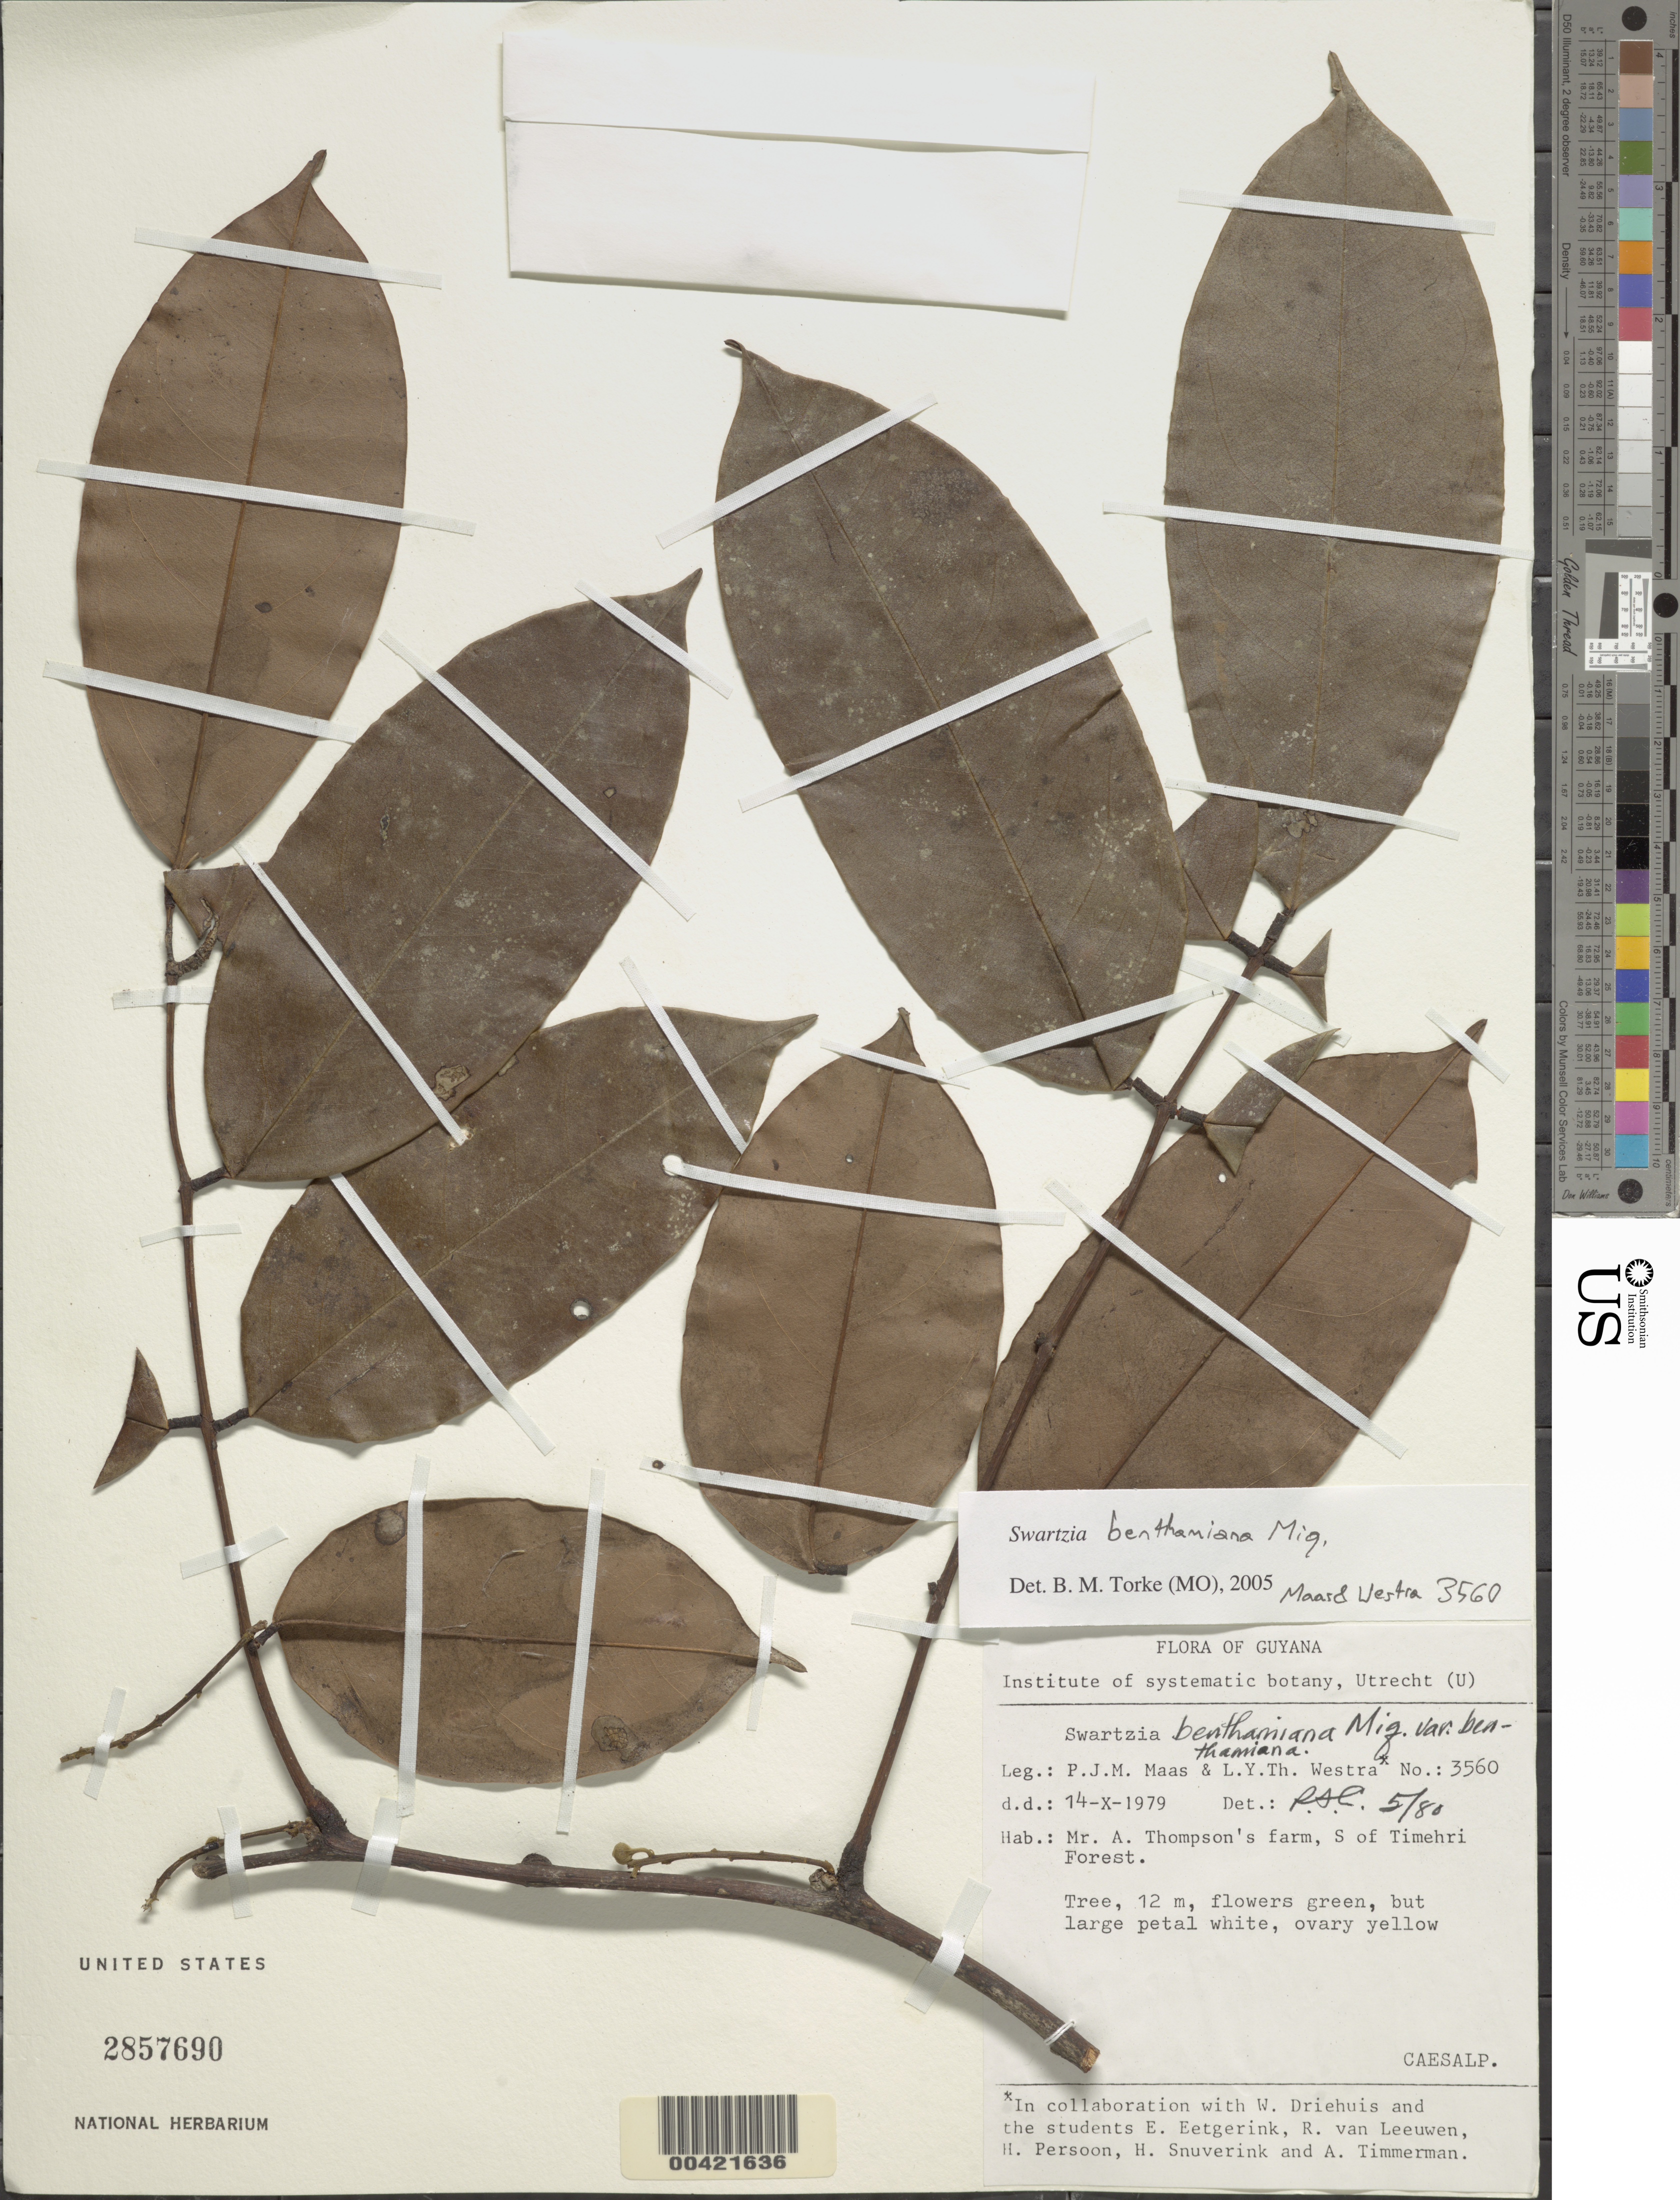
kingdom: Plantae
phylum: Tracheophyta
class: Magnoliopsida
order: Fabales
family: Fabaceae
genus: Swartzia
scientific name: Swartzia benthamiana var. benthamiana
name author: Miq.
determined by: Cowan, R. S.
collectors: P. Maas, L. Y. T. Westra, W. Driehuis, E. Eetgerink, R. van Leeuwen, H. Persoon, J. H. Snuverink, A. Timmerman & A. Timmerman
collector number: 3560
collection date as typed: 14 Oct 1979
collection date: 1979-10-14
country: Guyana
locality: Timehri forest, s of; mr. thompson's farm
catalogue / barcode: US 2857690